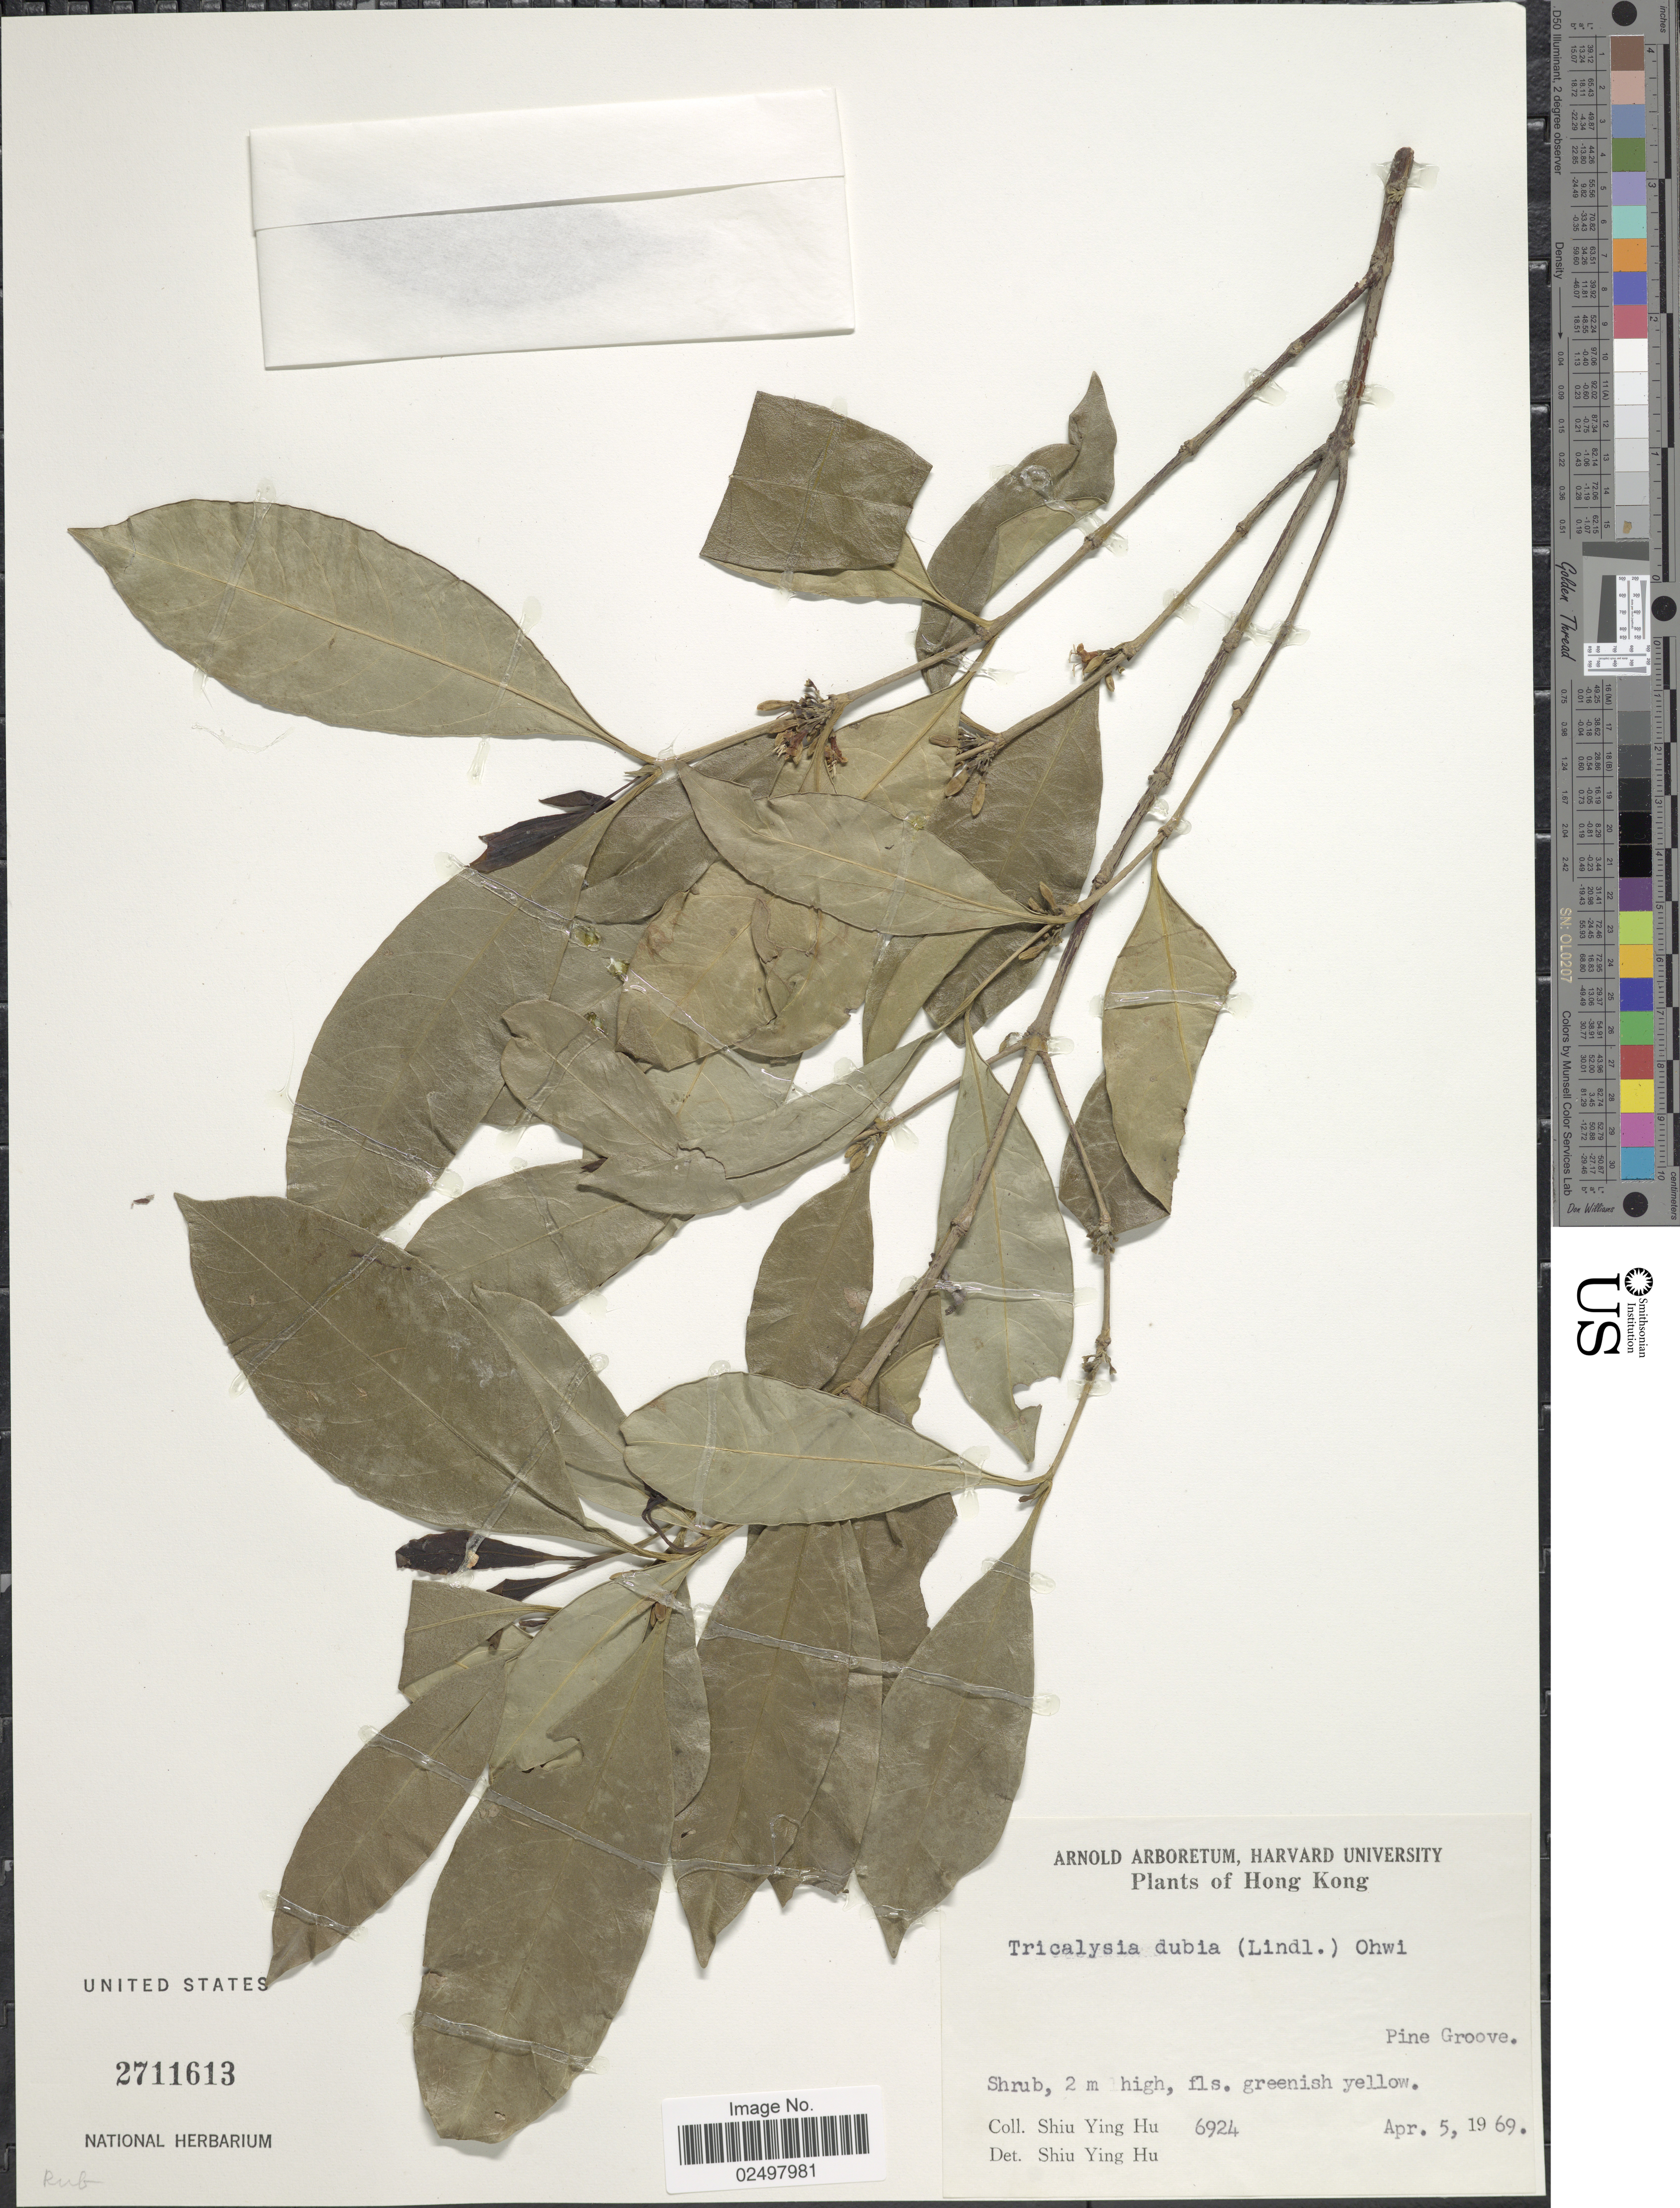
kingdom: Plantae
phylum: Tracheophyta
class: Magnoliopsida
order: Gentianales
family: Rubiaceae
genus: Tricalysia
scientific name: Tricalysia dubia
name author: (Lindl.) Ohwi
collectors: S. Y. Hu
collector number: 6924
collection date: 1969-04-05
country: China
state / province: Hong Kong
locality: Pine Groove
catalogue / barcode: US 2711613